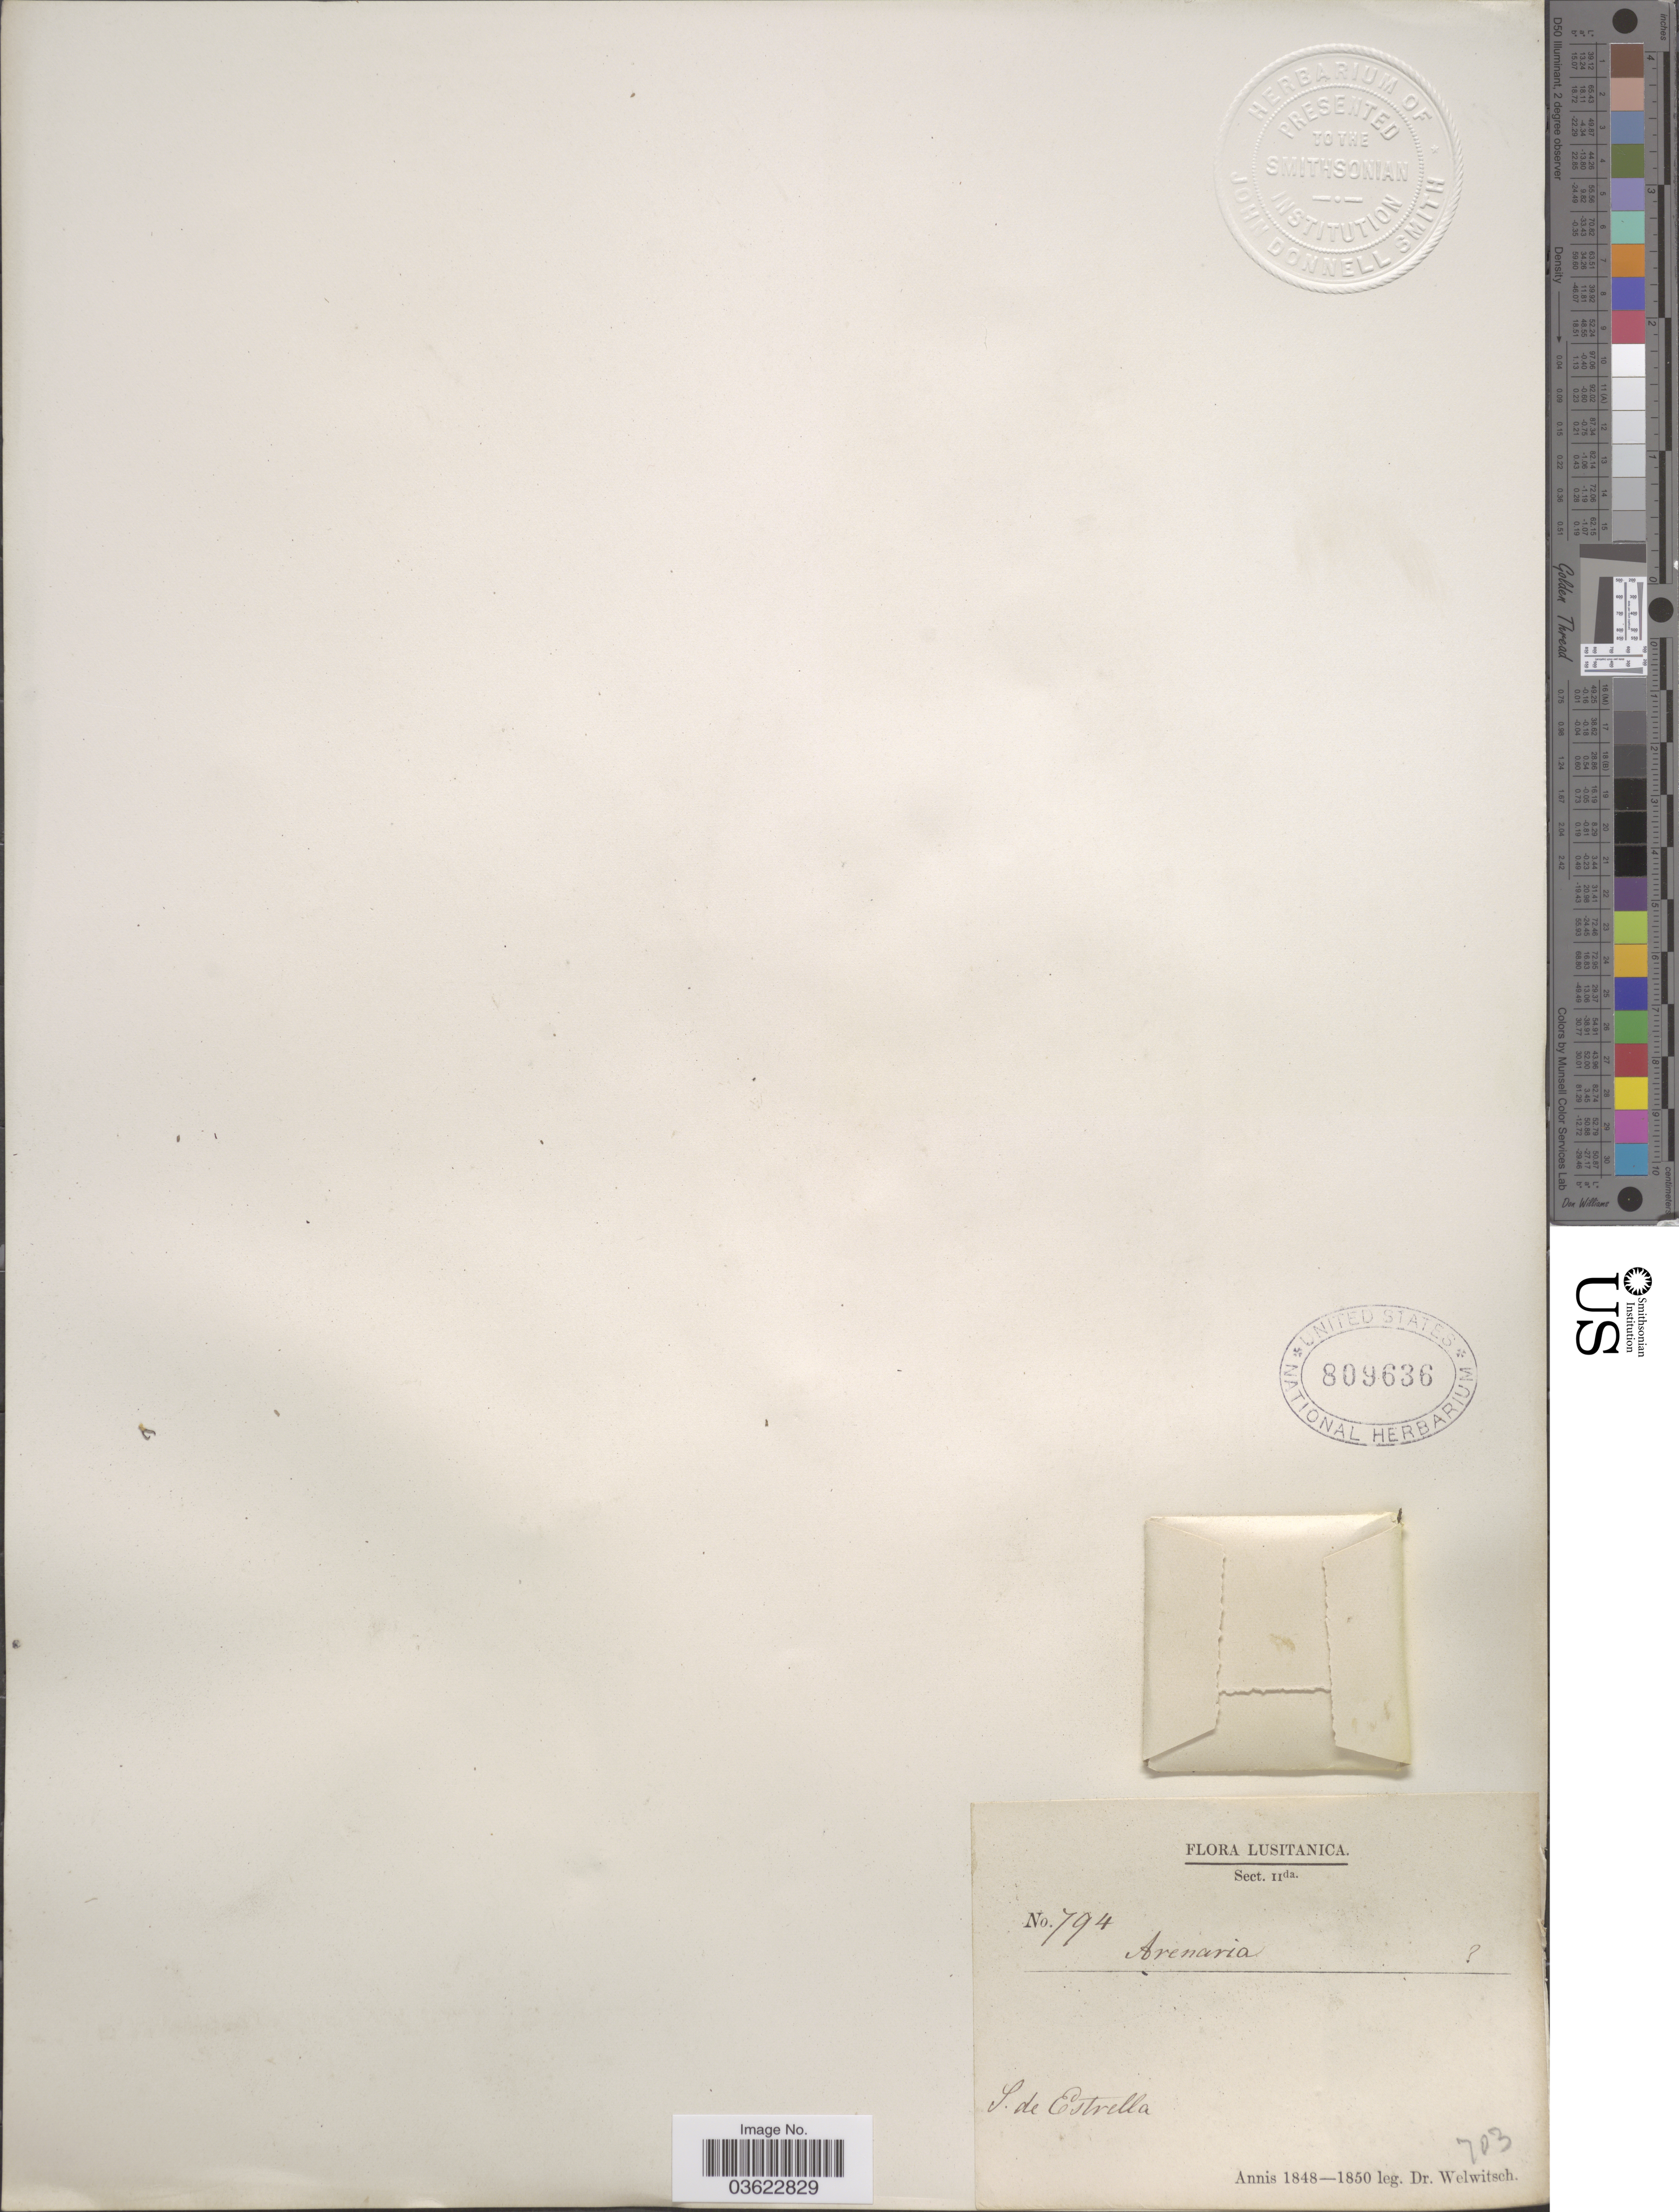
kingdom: Plantae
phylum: Tracheophyta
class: Magnoliopsida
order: Caryophyllales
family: Caryophyllaceae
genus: Arenaria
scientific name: Arenaria sp.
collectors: -. Welwitsch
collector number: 794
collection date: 1848/1850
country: Portugal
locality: Lusitanica. S. de Estrella.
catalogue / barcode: US 809636